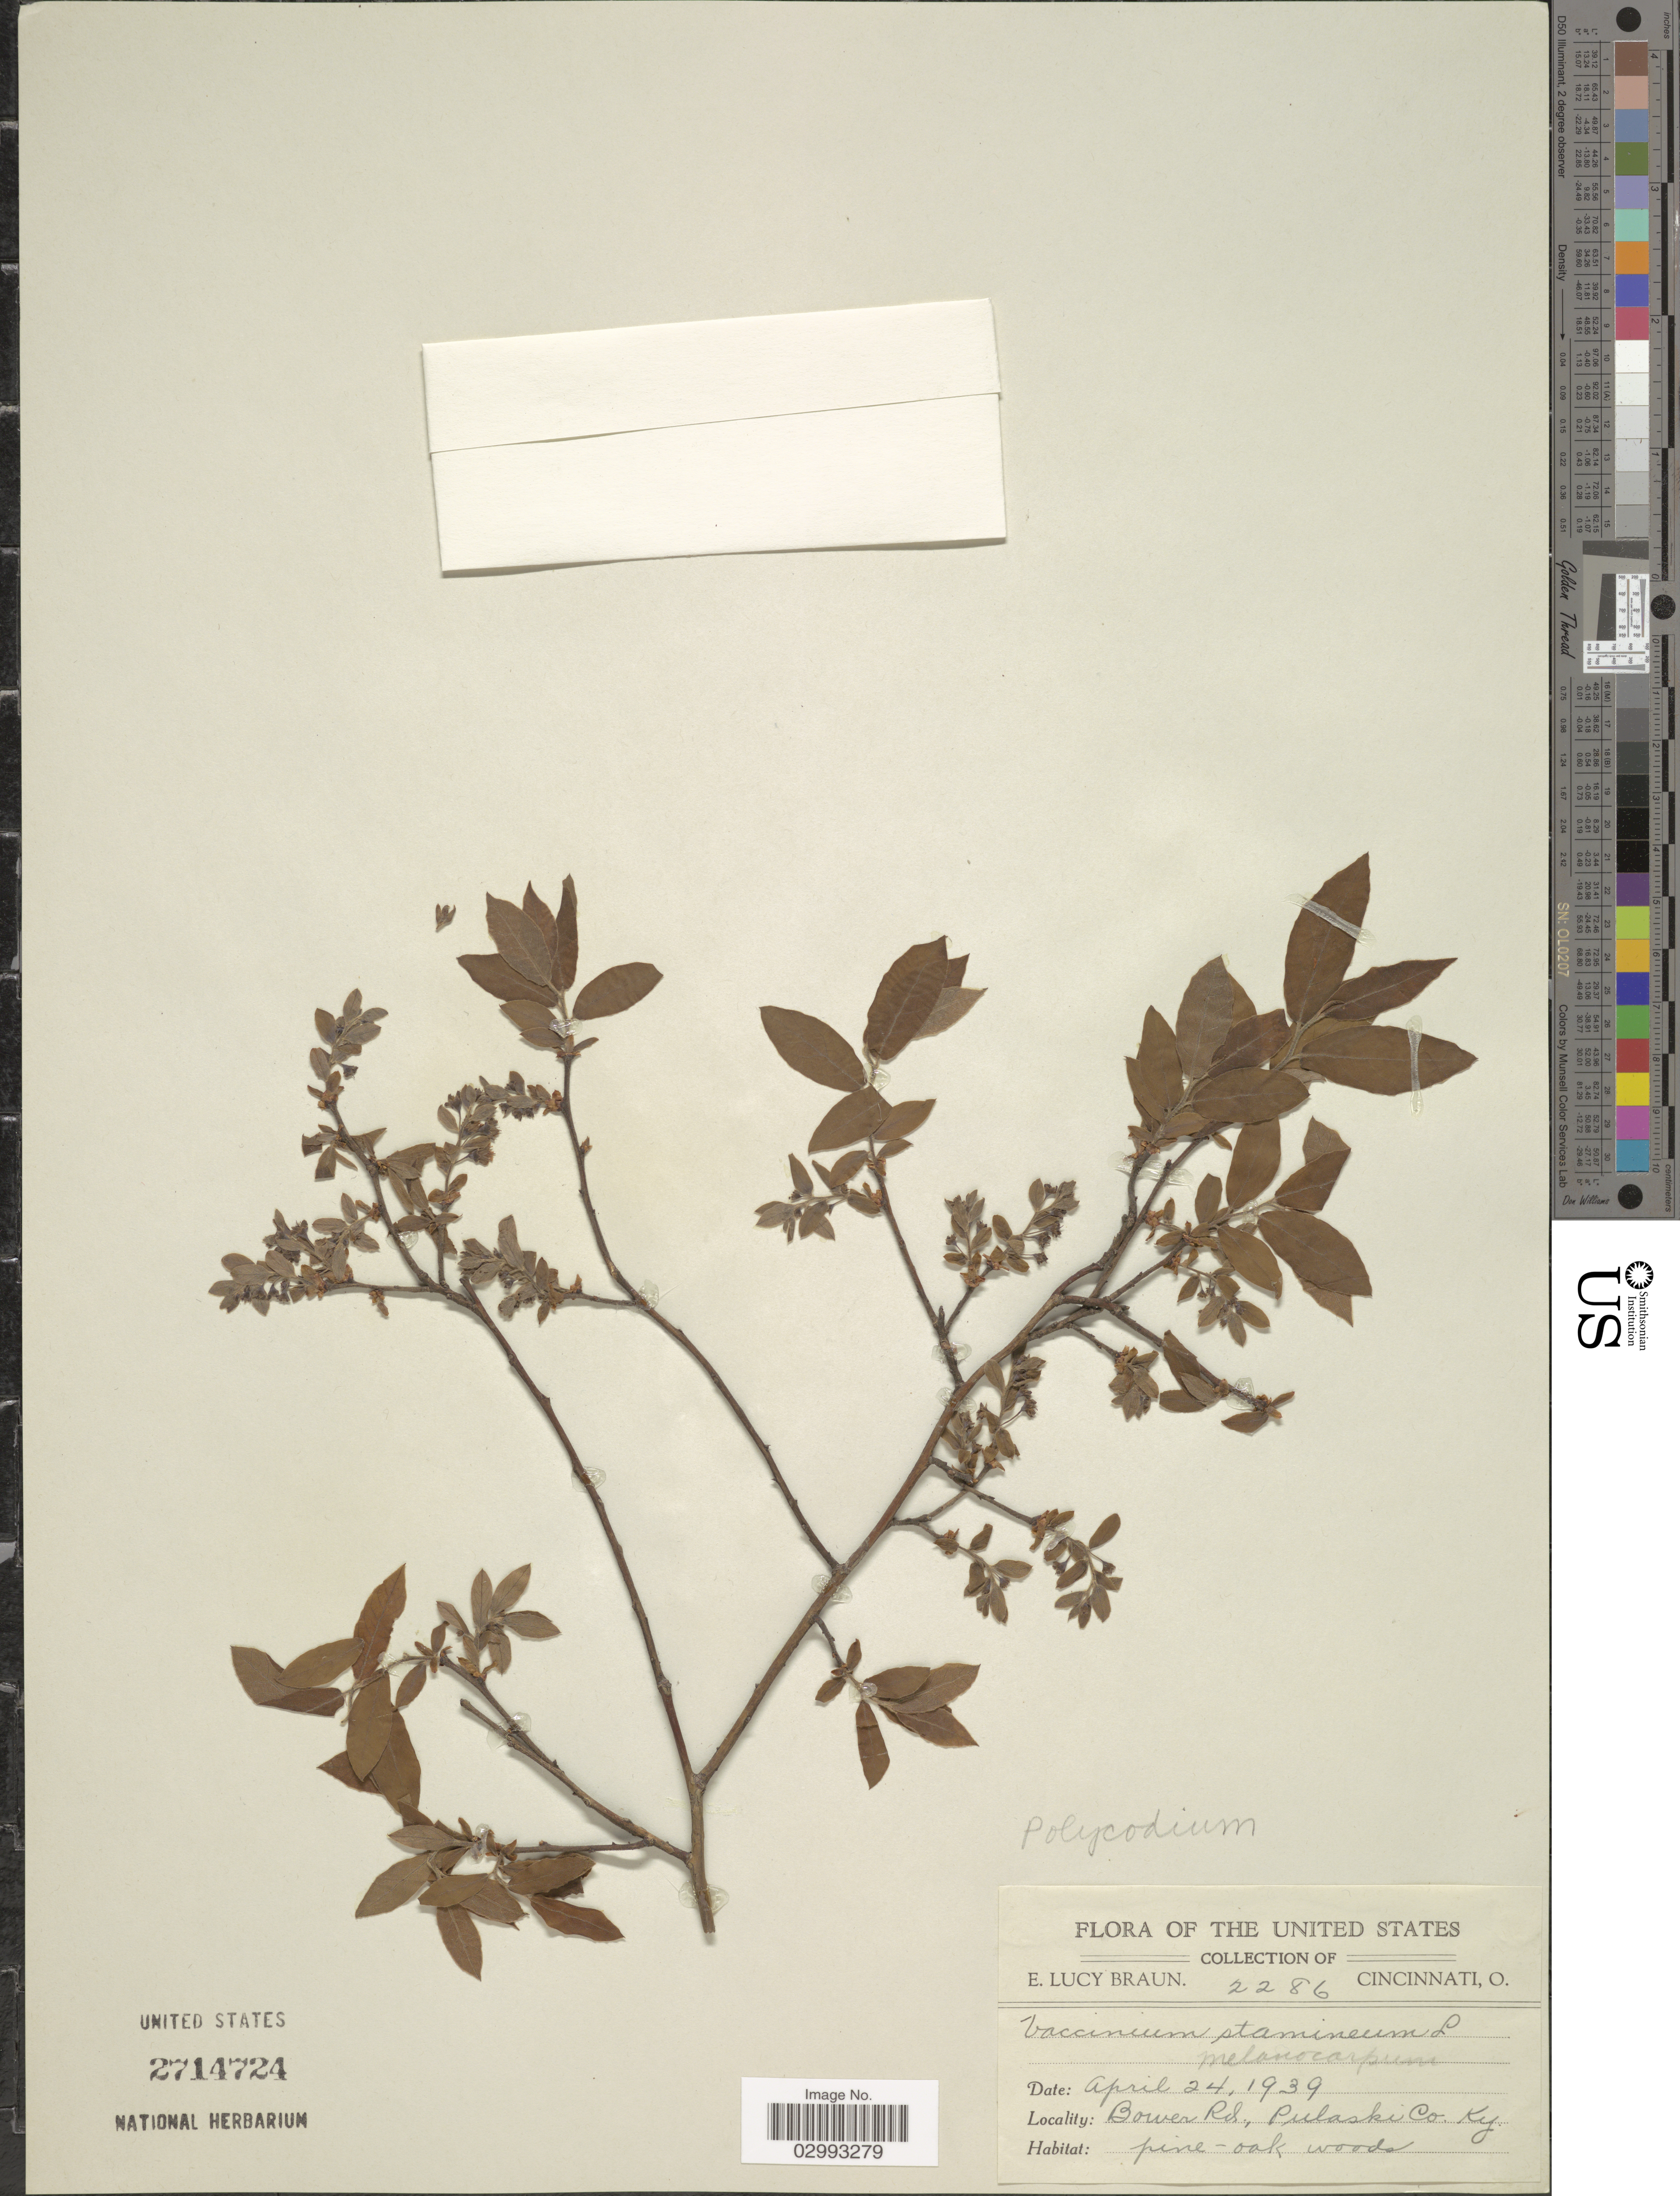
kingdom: Plantae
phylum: Tracheophyta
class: Magnoliopsida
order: Ericales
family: Ericaceae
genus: Polycodium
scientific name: Polycodium stamineum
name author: (L.) Greene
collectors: E. L. Braun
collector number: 2286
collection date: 1939-04-24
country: United States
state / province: Kentucky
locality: Bower Rd., Pulaski Co.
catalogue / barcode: US 2714724